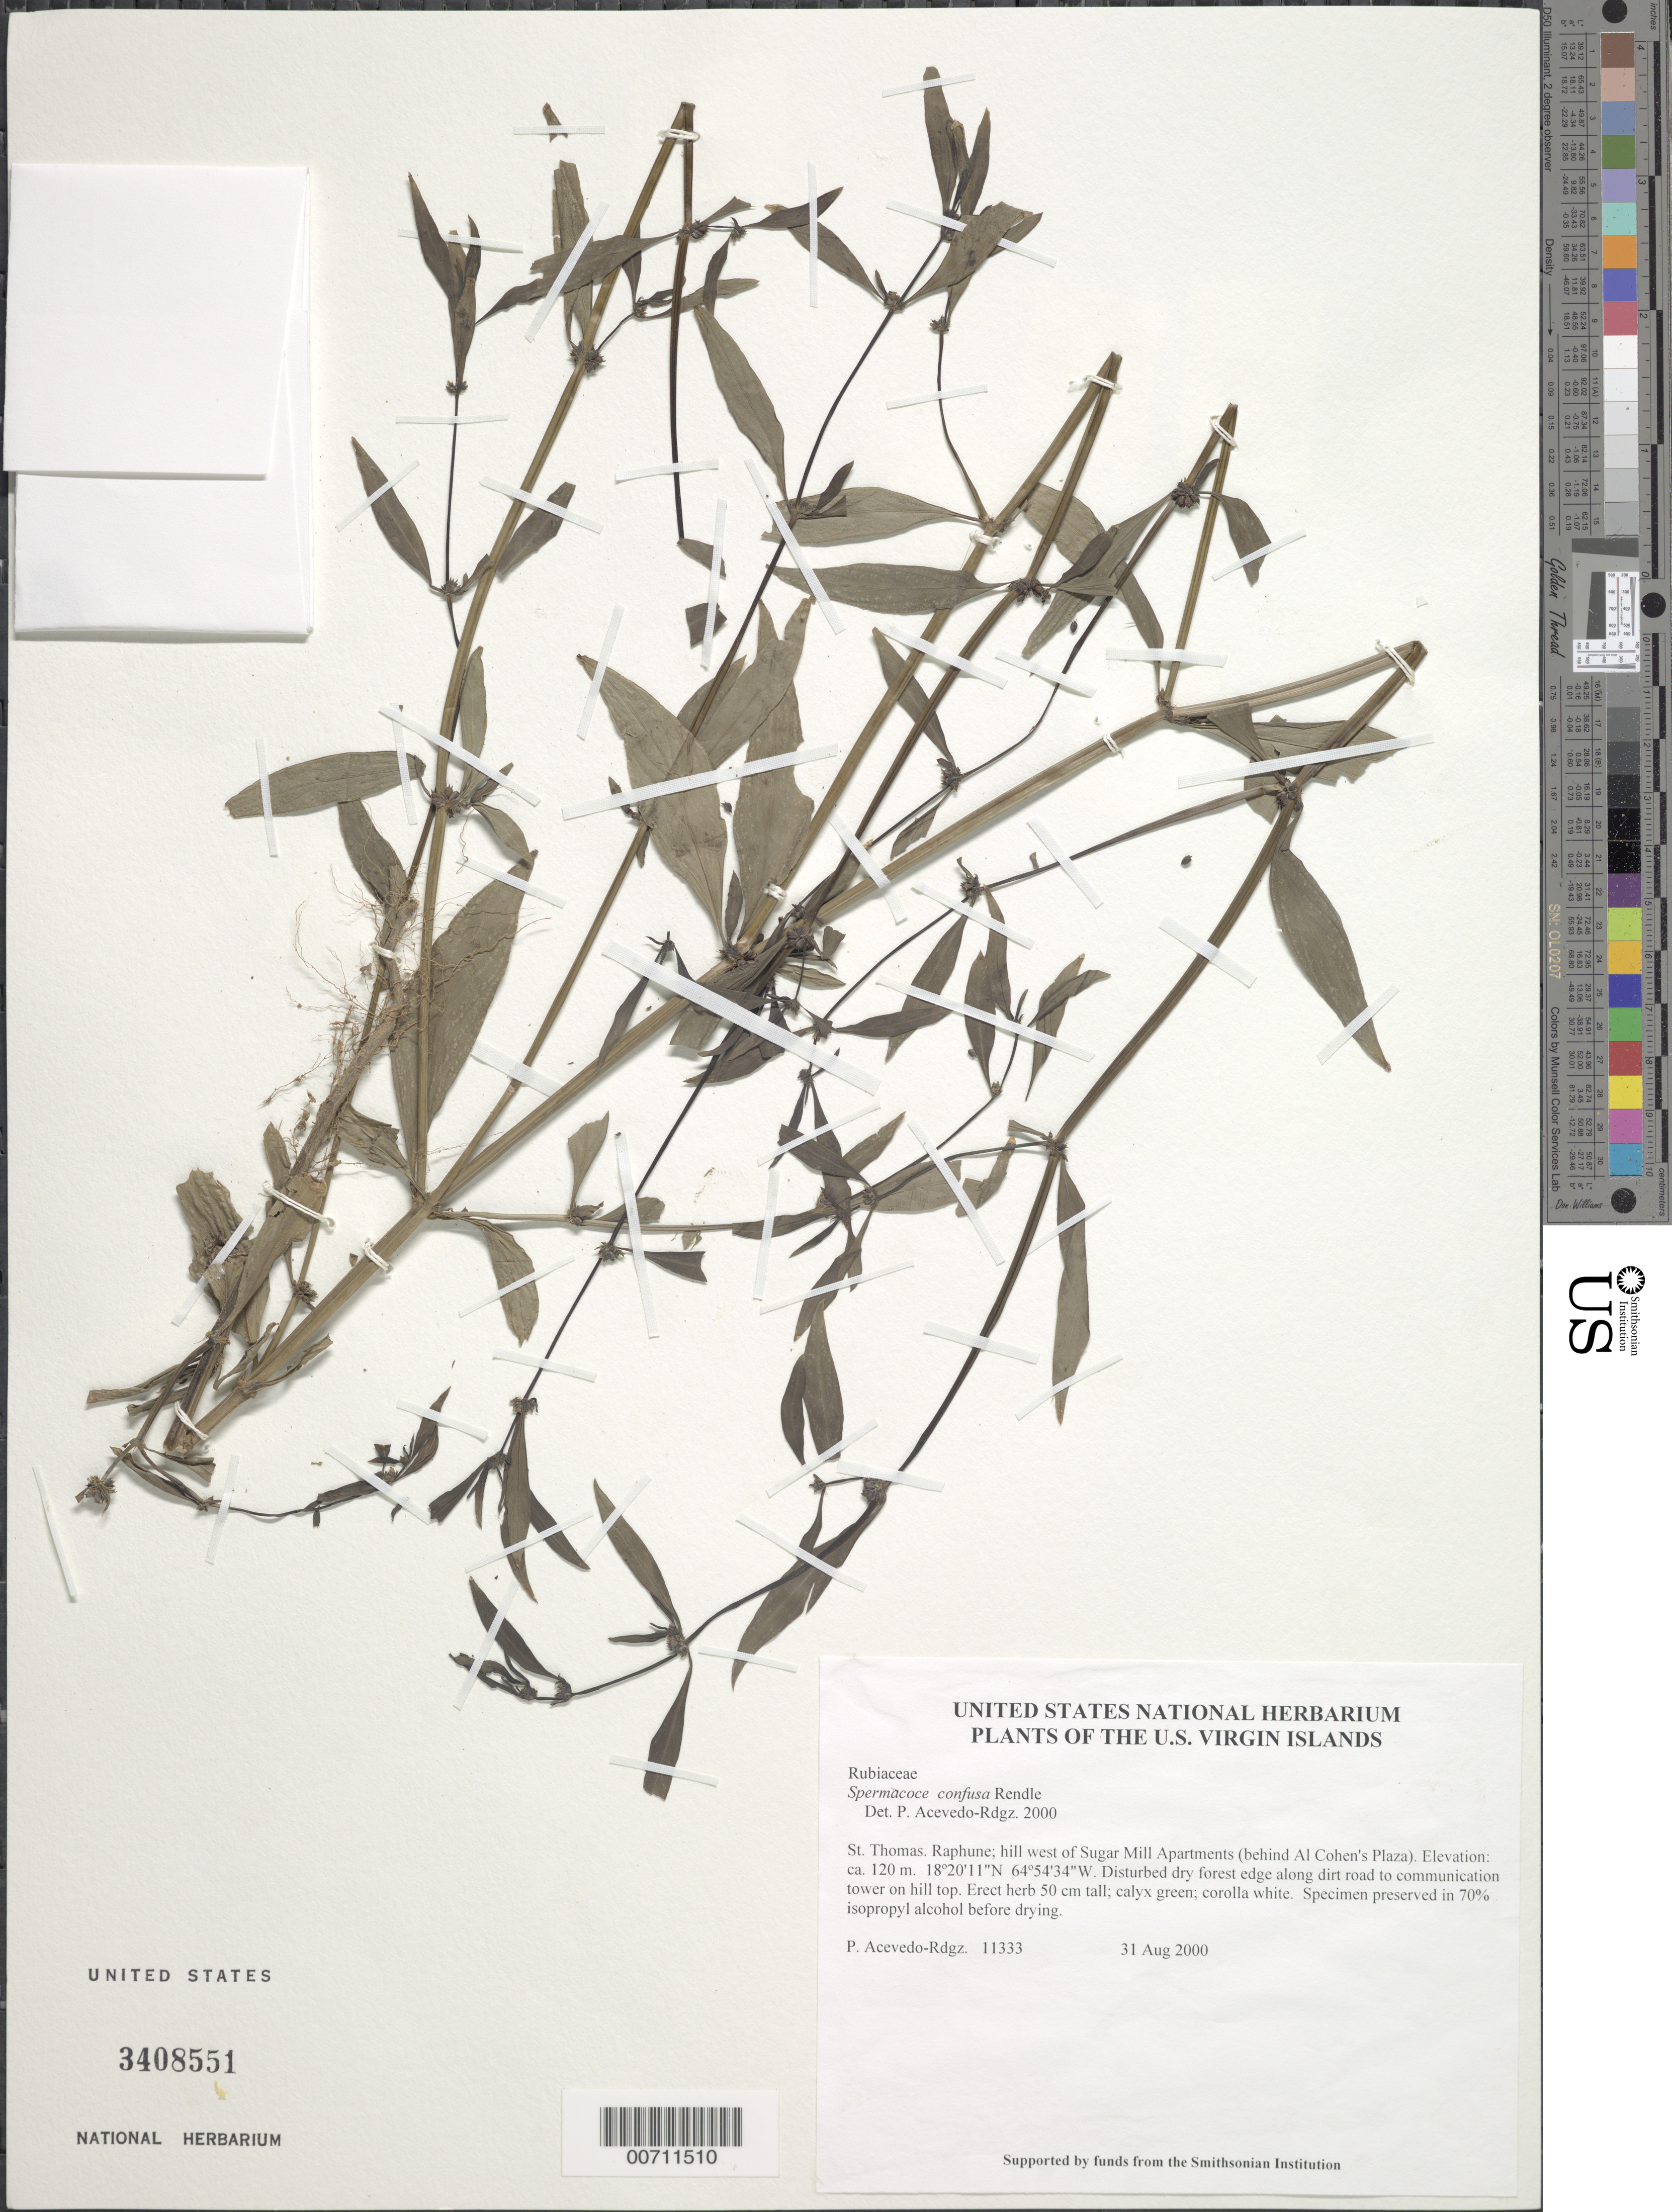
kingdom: Plantae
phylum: Tracheophyta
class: Magnoliopsida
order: Gentianales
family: Rubiaceae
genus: Spermacoce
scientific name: Spermacoce confusa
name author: Rendle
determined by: Acevedo-Rodríguez, P., (BOT), Smithsonian Institution - National Museum of Natural History (UNITED STATES)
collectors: P. Acevedo-Rodr.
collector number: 11333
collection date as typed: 31 Aug 2000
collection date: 2000-08-31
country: U.S. Virgin Islands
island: St. Thomas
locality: Raphune; hill west of Sugar Mill Apartments (behind Al Cohen's Plaza).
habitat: Disturbed dry forest edge along dirt road to communication tower on hill top.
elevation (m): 120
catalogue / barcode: US 3408551